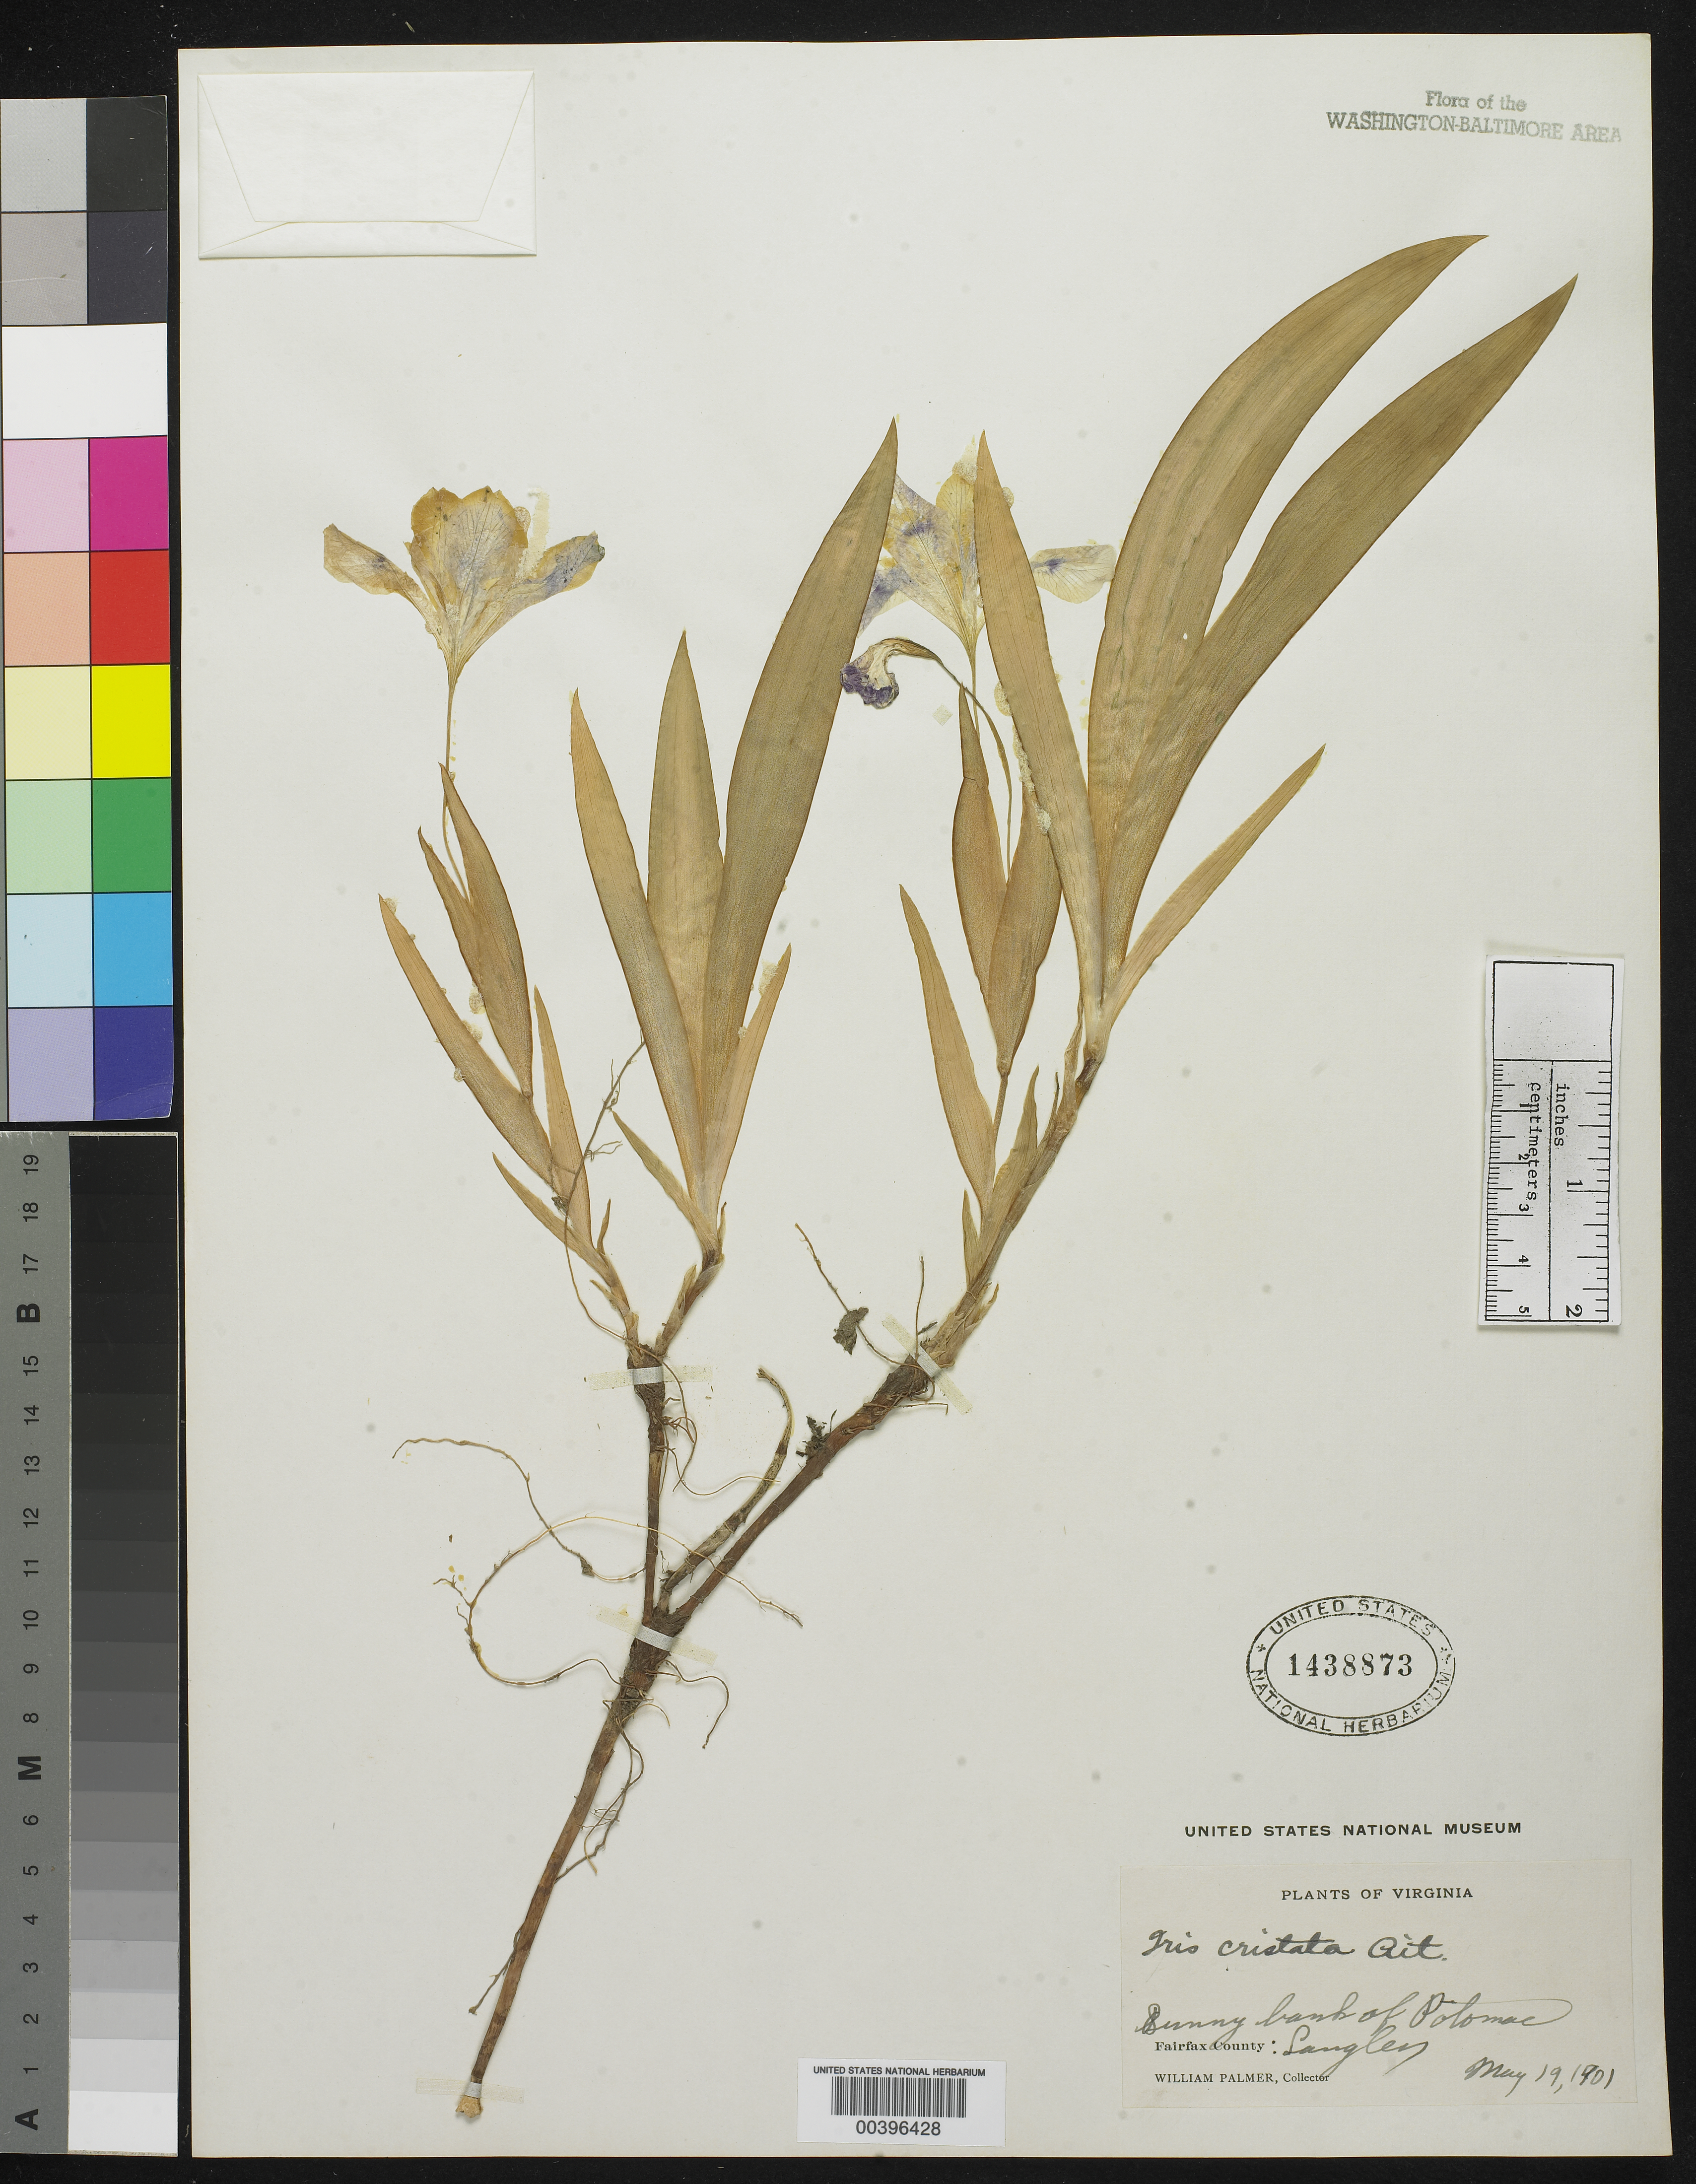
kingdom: Plantae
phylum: Tracheophyta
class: Liliopsida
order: Asparagales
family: Iridaceae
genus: Iris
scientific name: Iris cristata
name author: Aiton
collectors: W. Palmer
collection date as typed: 19 May 1901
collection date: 1901-05-19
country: United States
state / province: Virginia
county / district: Fairfax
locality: Banks of the Potomac, Langley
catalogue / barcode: US 1438873